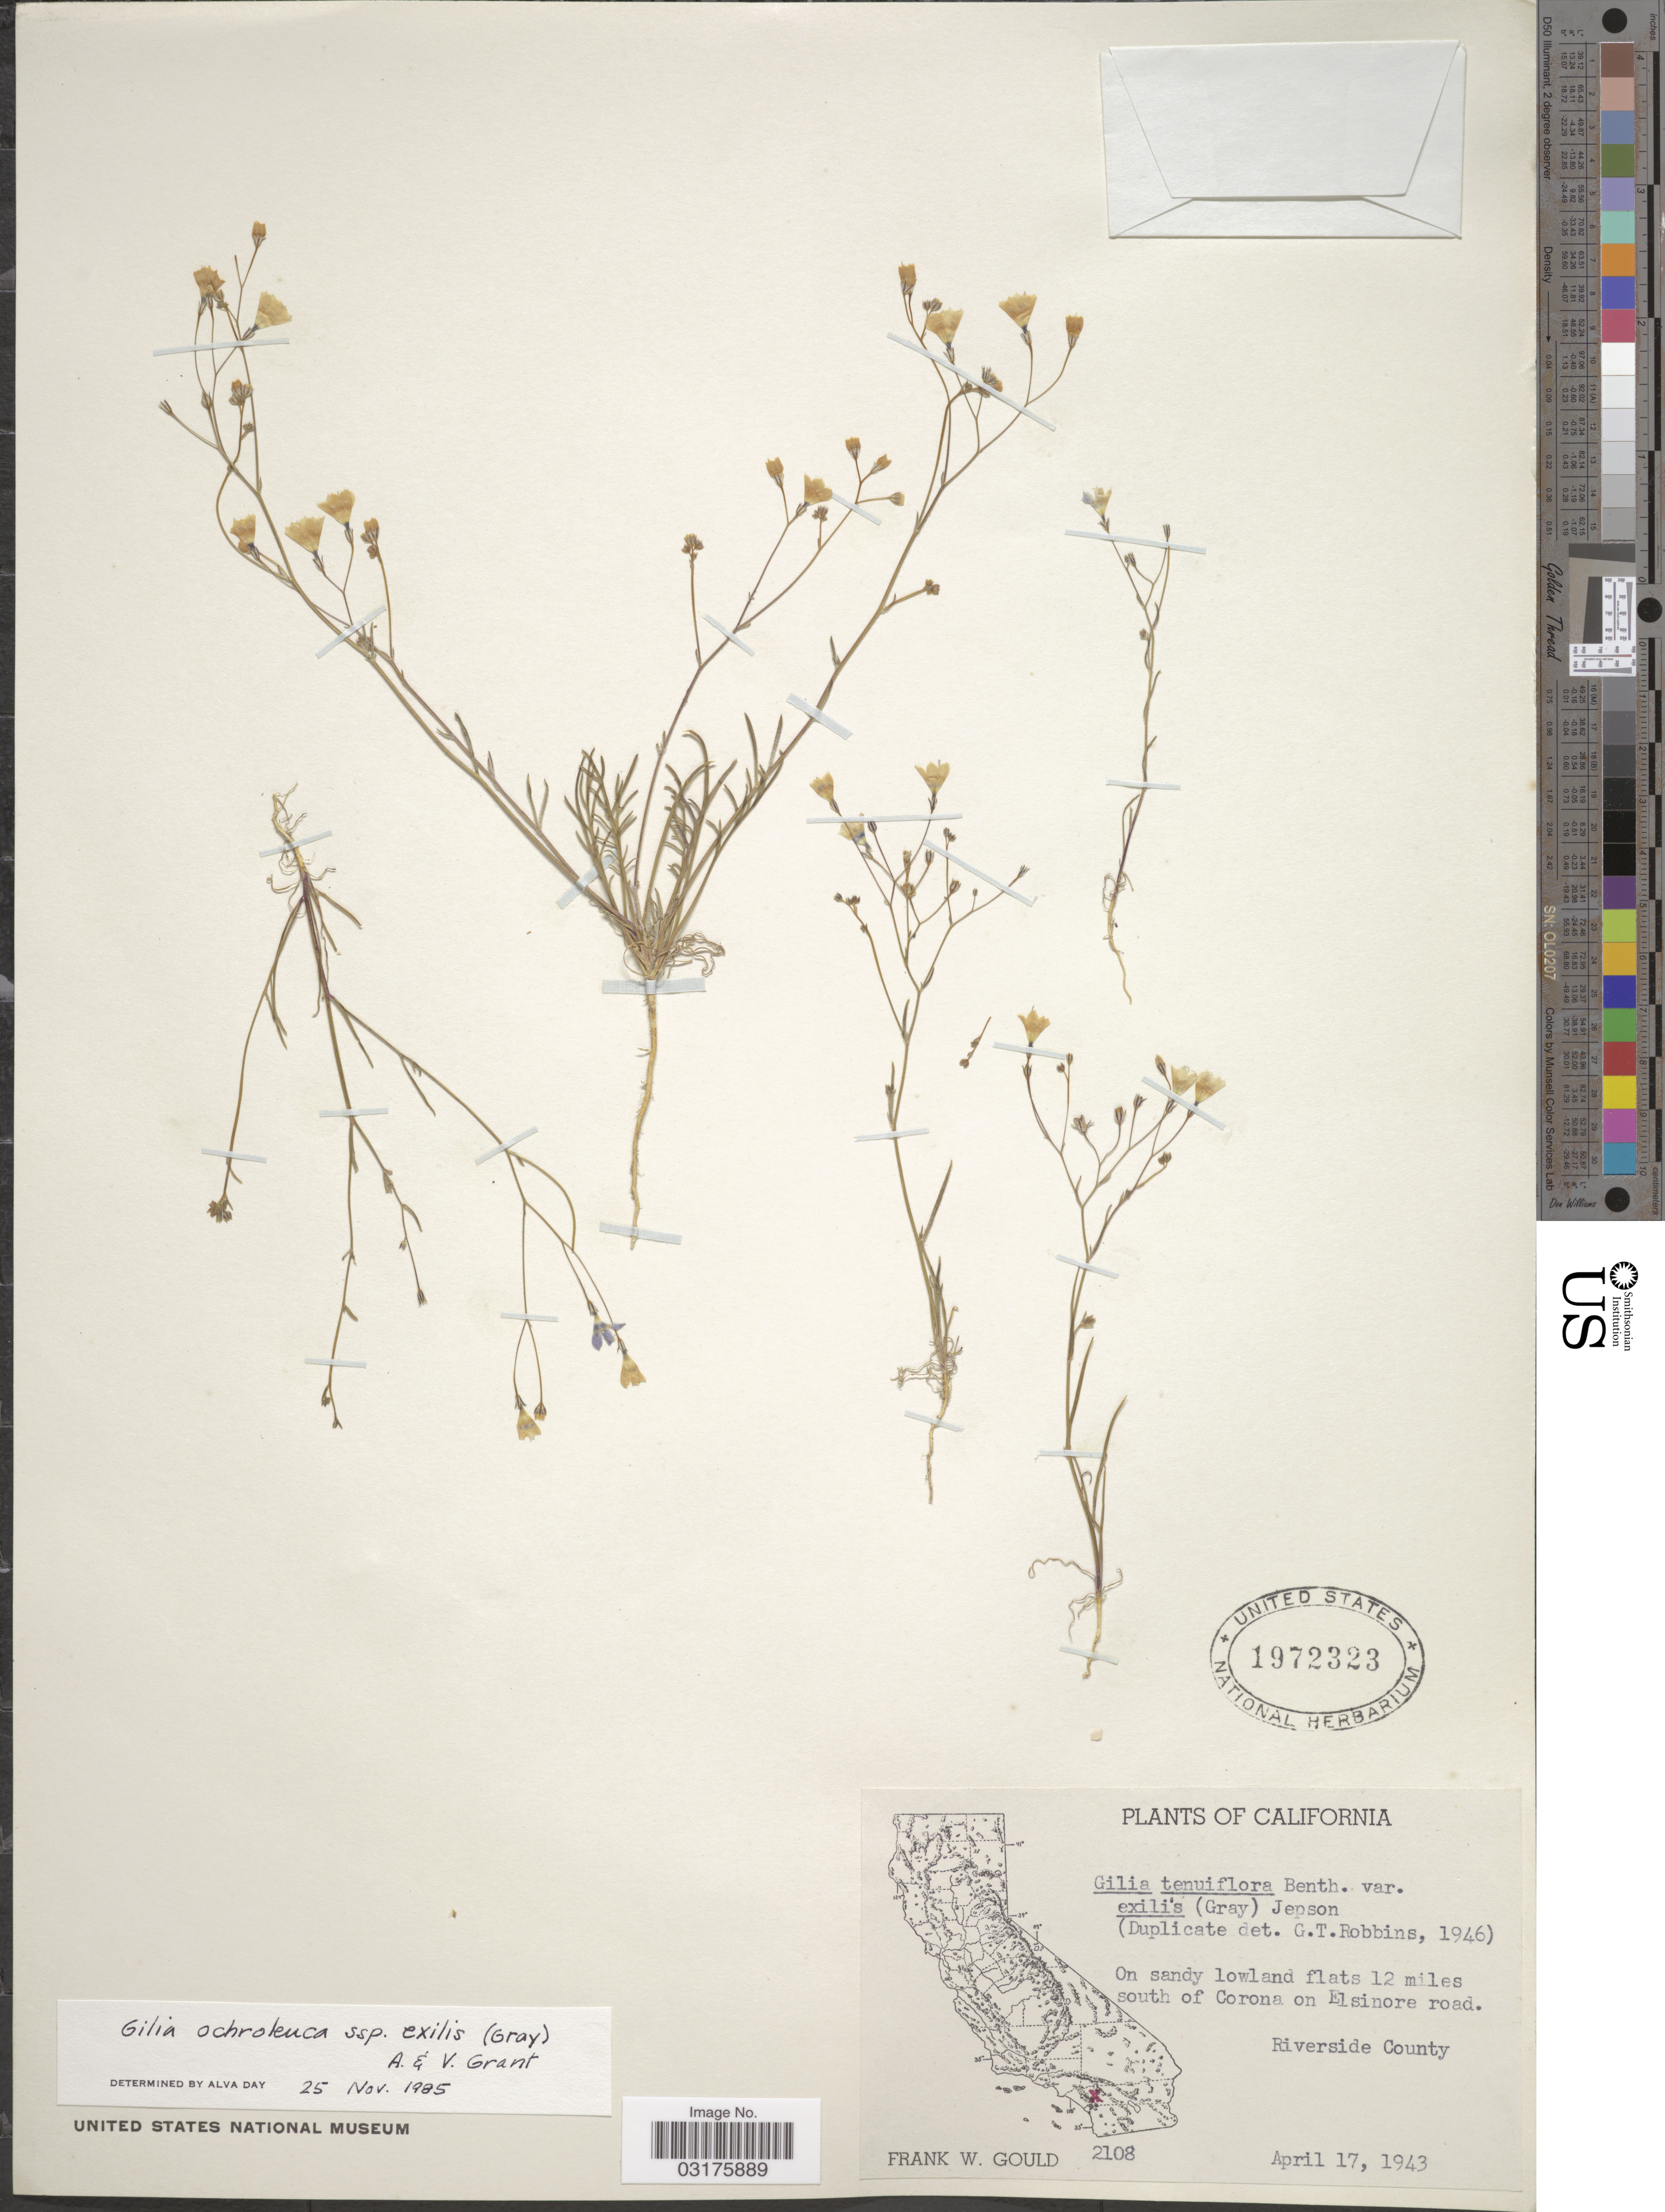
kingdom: Plantae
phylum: Tracheophyta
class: Magnoliopsida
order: Ericales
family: Polemoniaceae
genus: Gilia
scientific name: Gilia ochroleuca subsp. exilis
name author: M.E. Jones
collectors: F. W. Gould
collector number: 2108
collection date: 1943-04-17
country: United States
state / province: California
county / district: Riverside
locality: On sandy lowland flats 12 miles south of Corona on Elsinore road. Riverside County.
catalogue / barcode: US 1972323